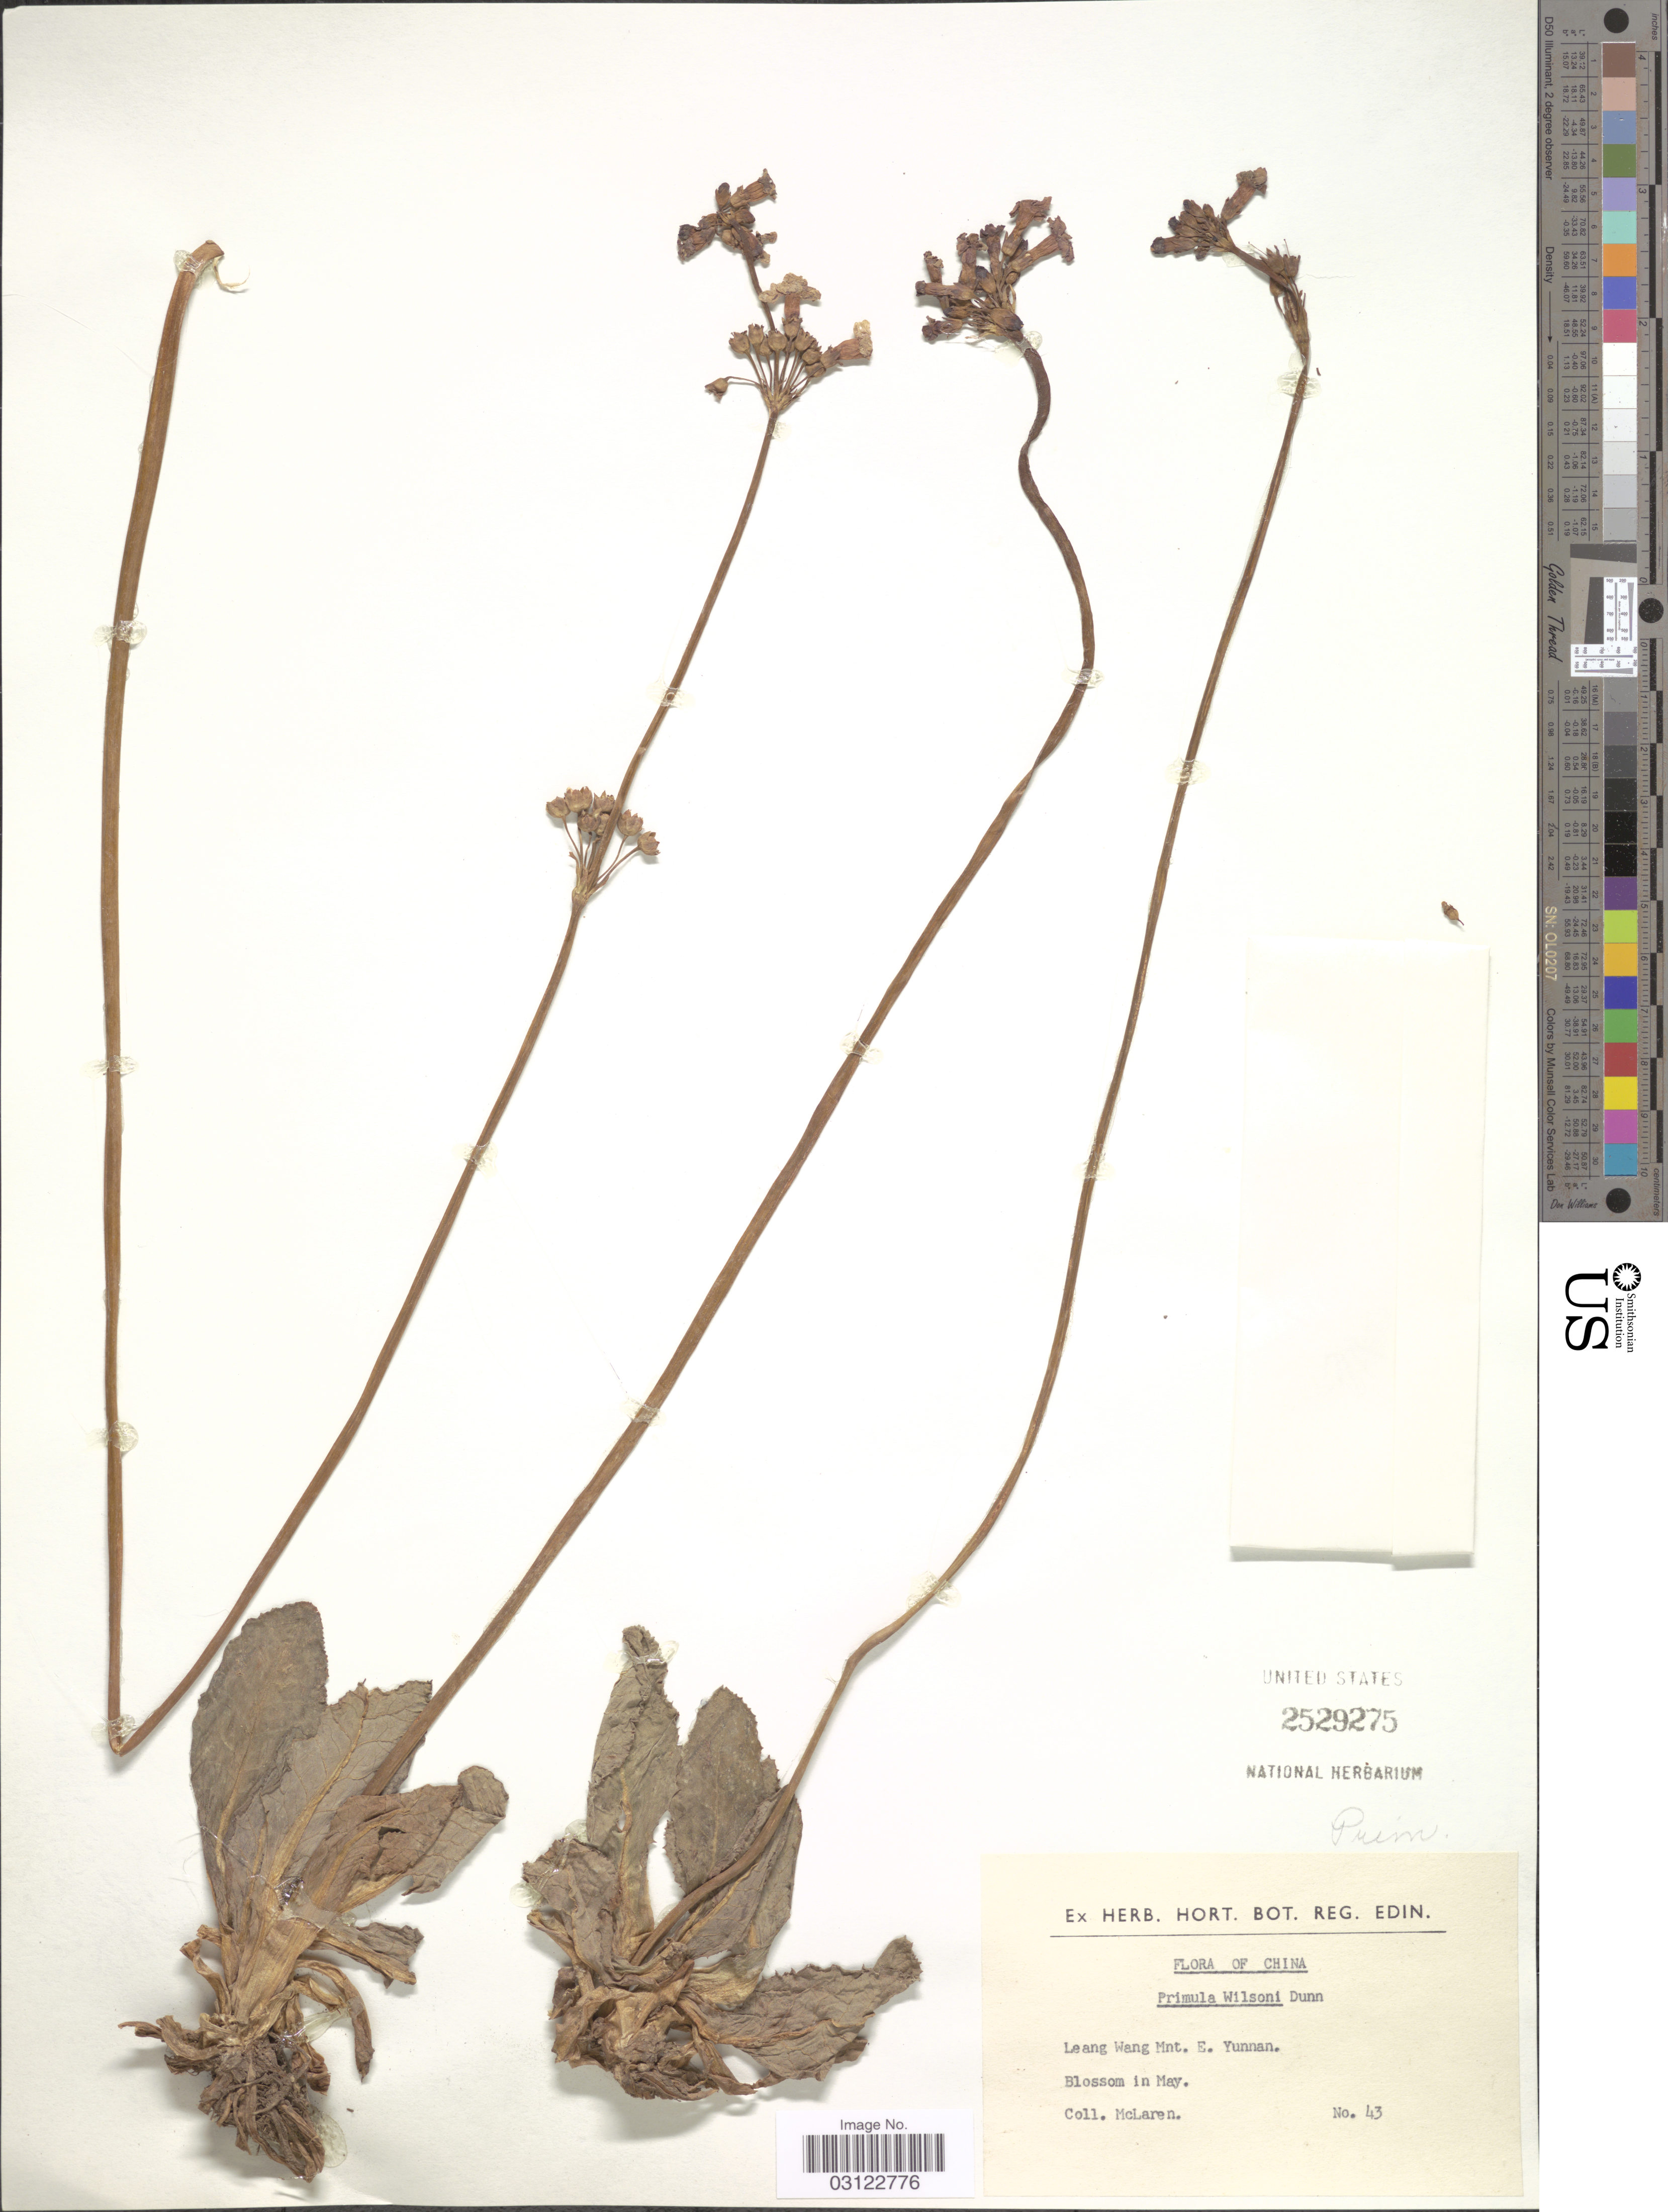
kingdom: Plantae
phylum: Tracheophyta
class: Magnoliopsida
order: Ericales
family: Primulaceae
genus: Primula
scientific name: Primula wilsonii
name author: Dunn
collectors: McLaren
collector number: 43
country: China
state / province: Yunnan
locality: Leang Wang Mnt. E. Yunnan.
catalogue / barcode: US 2529275